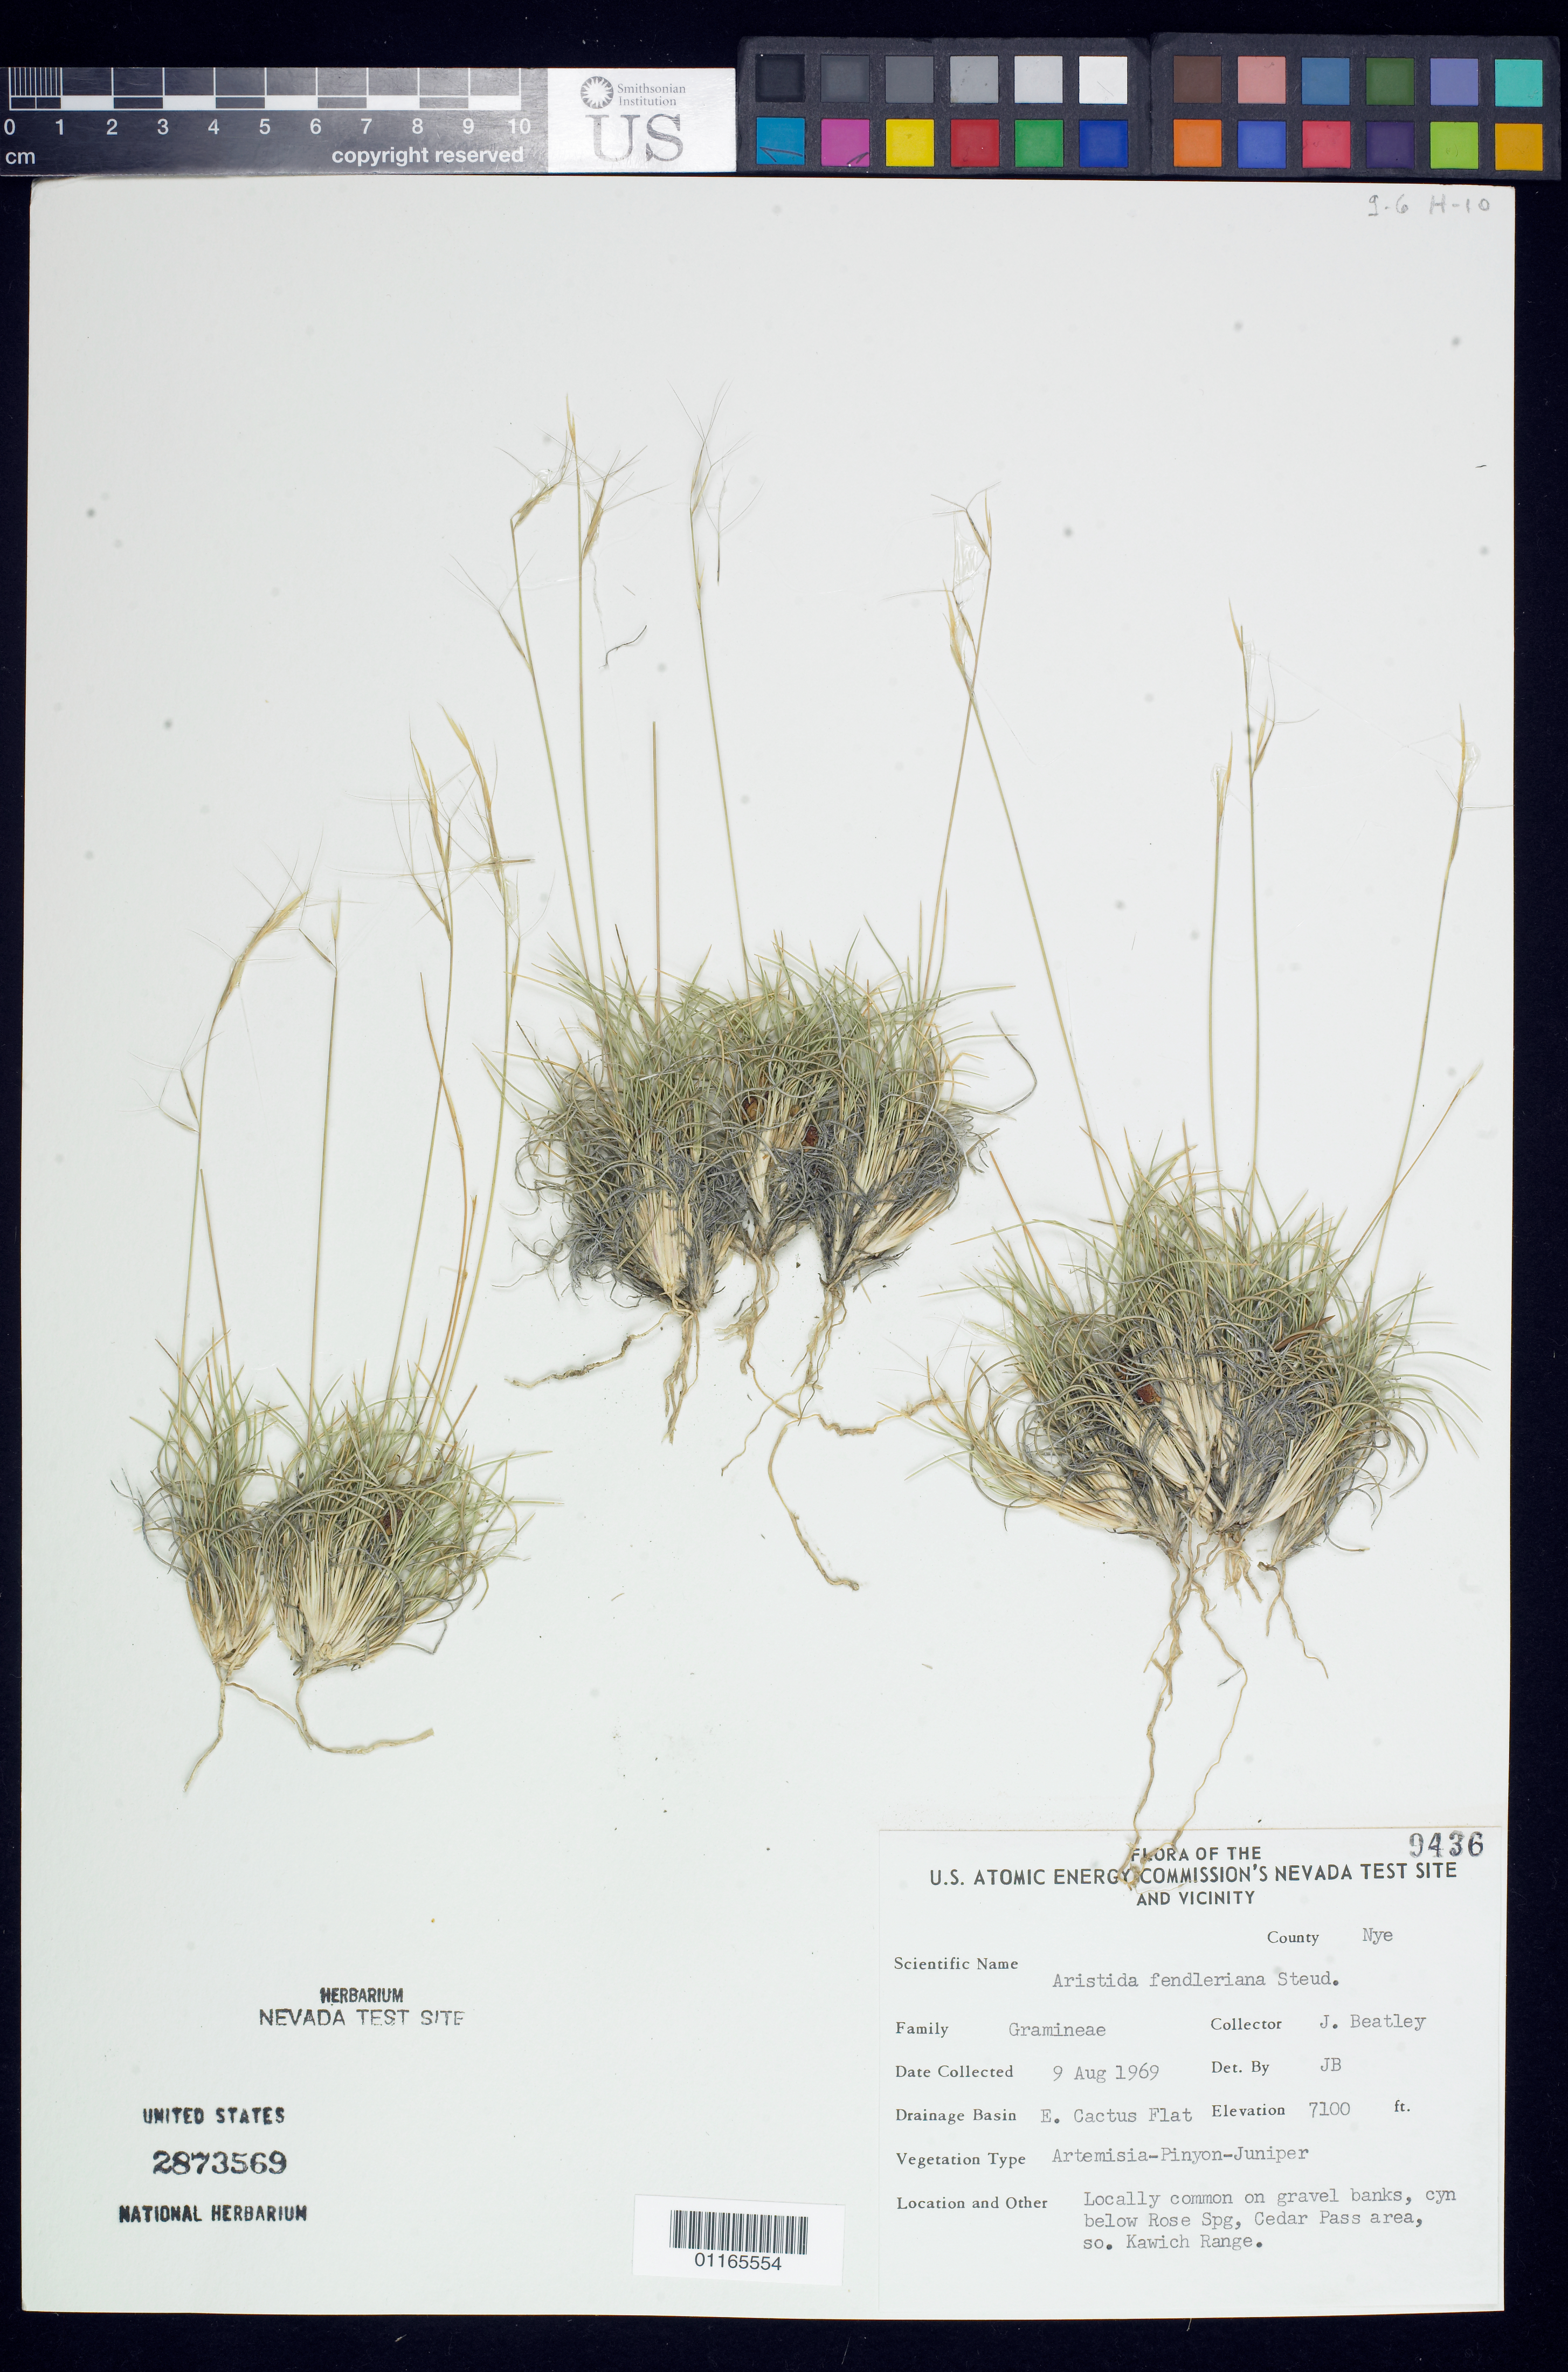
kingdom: Plantae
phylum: Tracheophyta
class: Liliopsida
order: Poales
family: Poaceae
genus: Aristida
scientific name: Aristida purpurea var. fendleriana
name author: (Steud.) Vasey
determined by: Poaceae Reorganization Project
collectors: J. C. Beatley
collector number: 9436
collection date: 1969-08-09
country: United States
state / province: Nevada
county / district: Nye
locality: Drainage Basin: E. Cactus Flat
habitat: Vegetation Type: Artemisia-Pinyon-Juniper; on gravel banks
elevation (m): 2164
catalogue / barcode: US 2873569